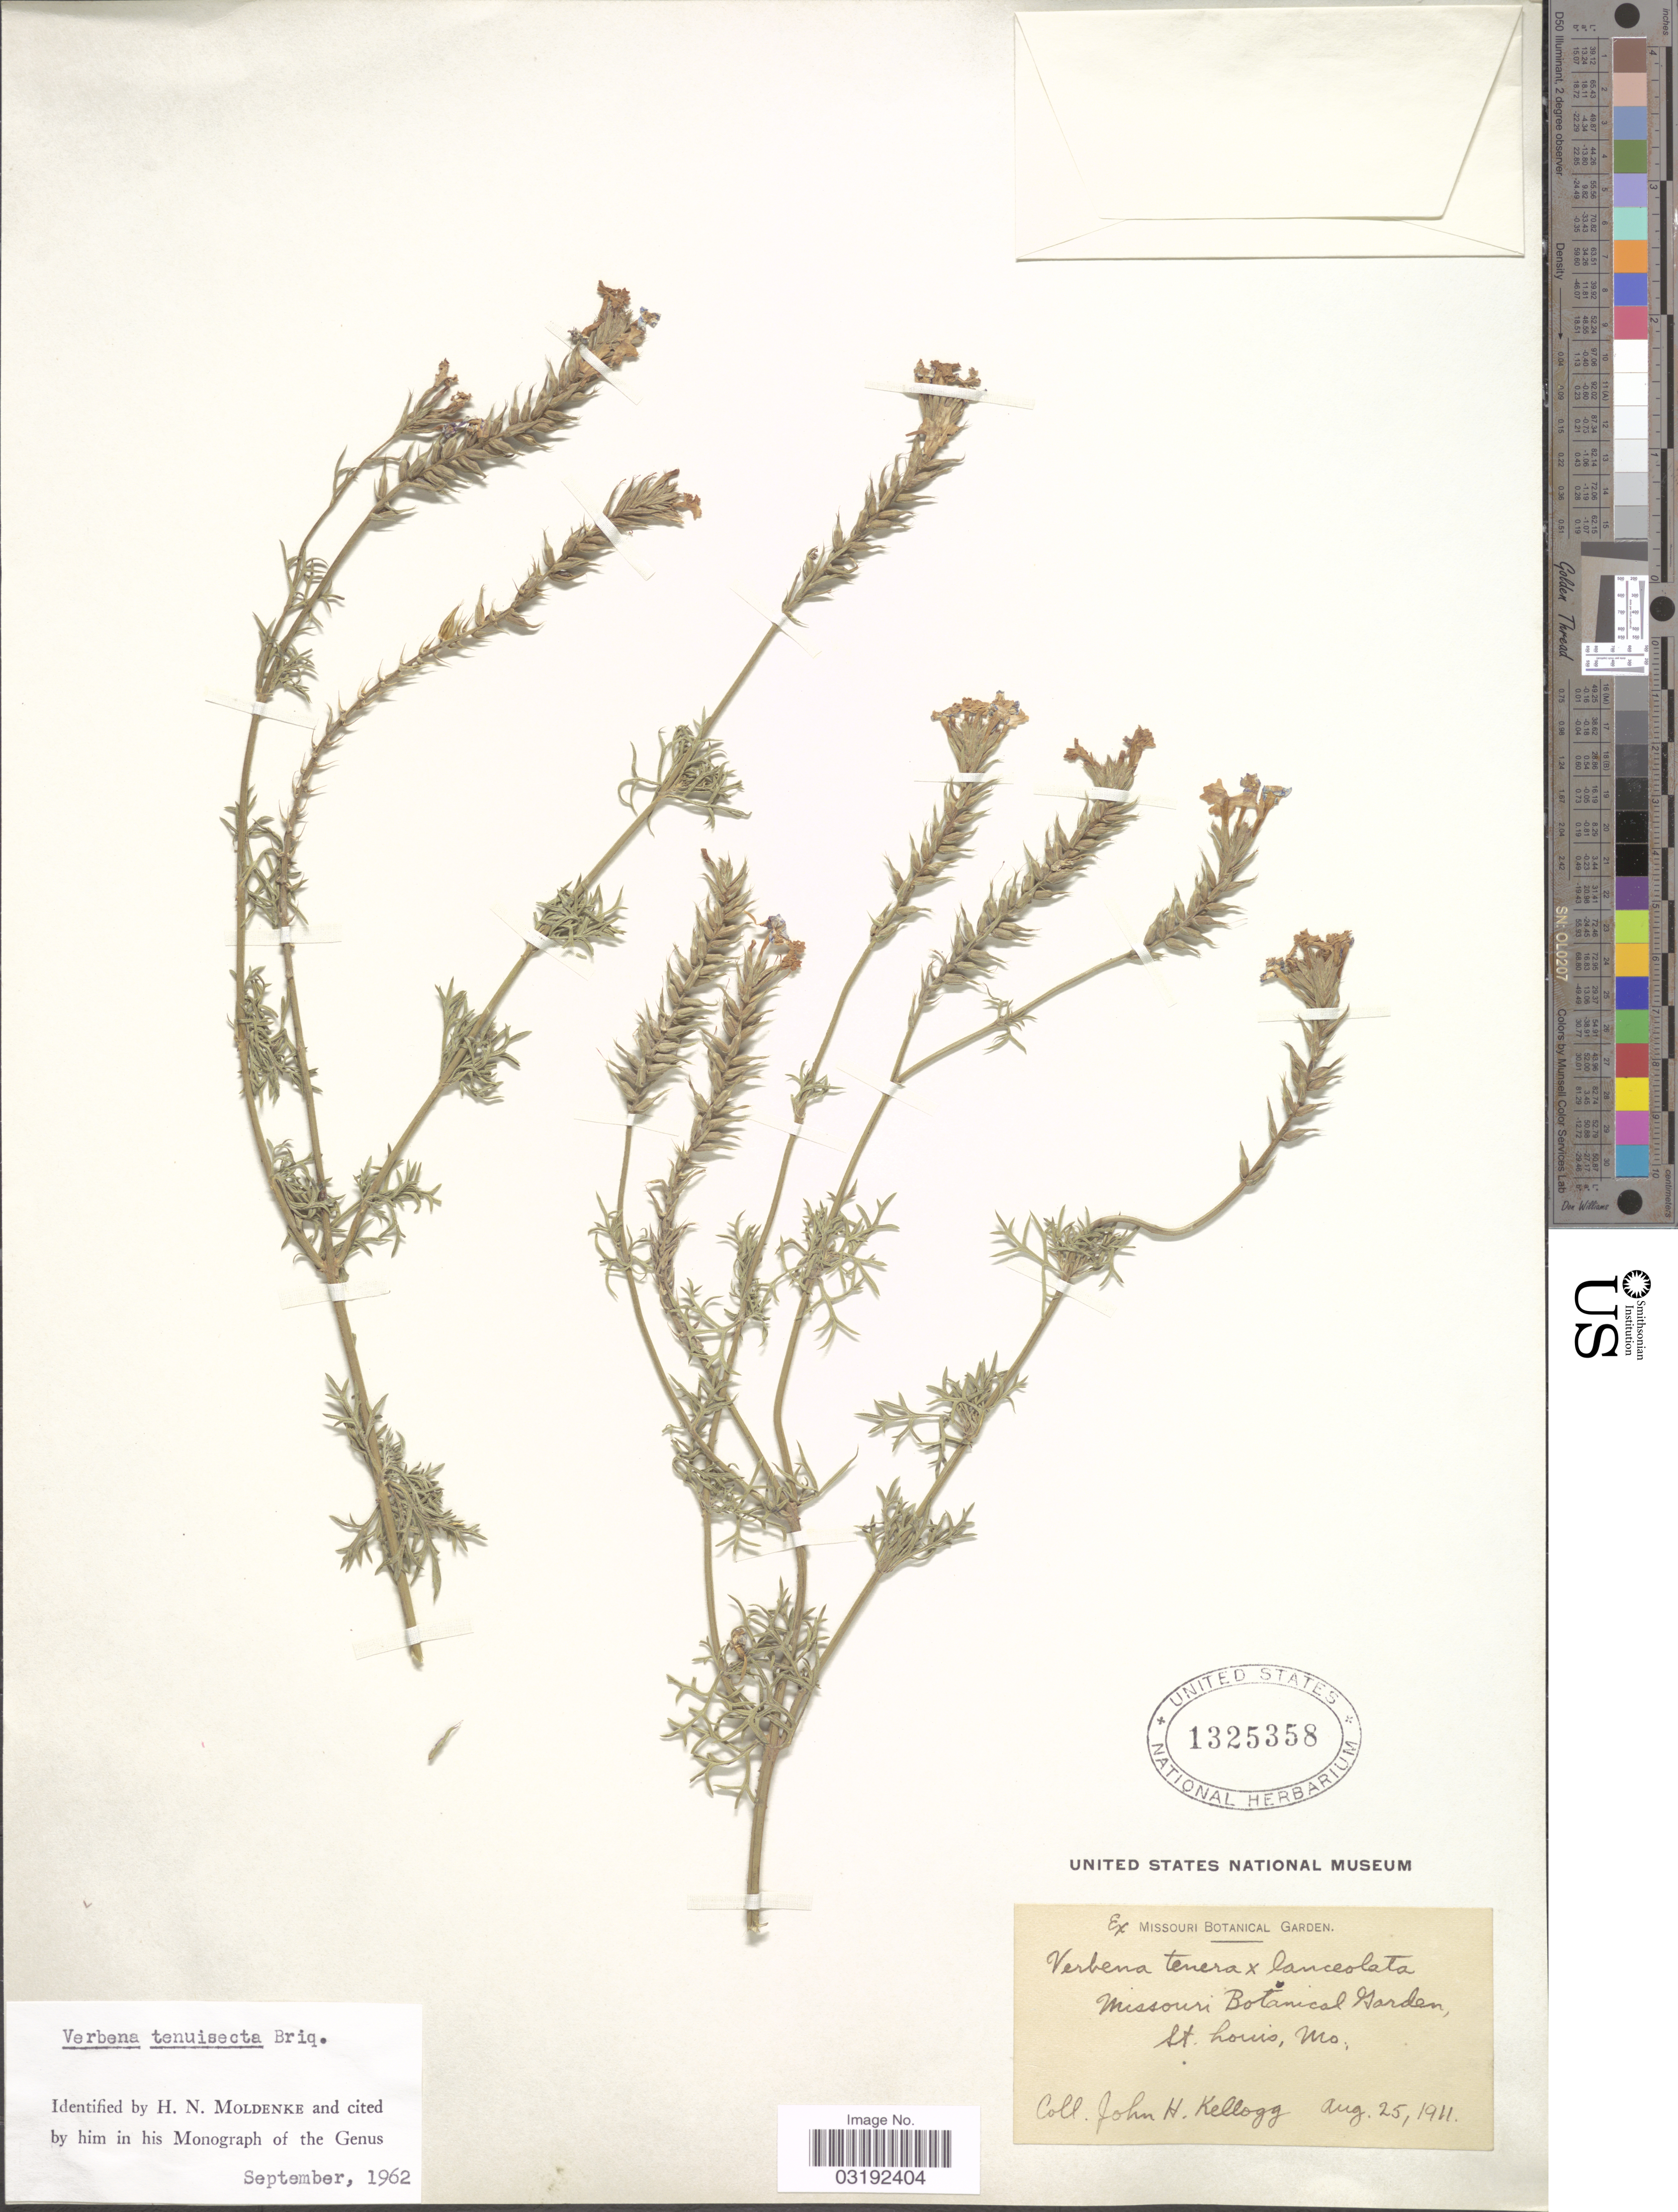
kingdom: Plantae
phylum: Tracheophyta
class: Magnoliopsida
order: Lamiales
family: Verbenaceae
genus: Verbena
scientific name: Verbena tenuisecta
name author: Briq.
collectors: J. H. Kellogg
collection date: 1911-08-25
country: United States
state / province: Missouri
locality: Missouri Botanical Garden, St. Louis.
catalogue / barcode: US 1325358